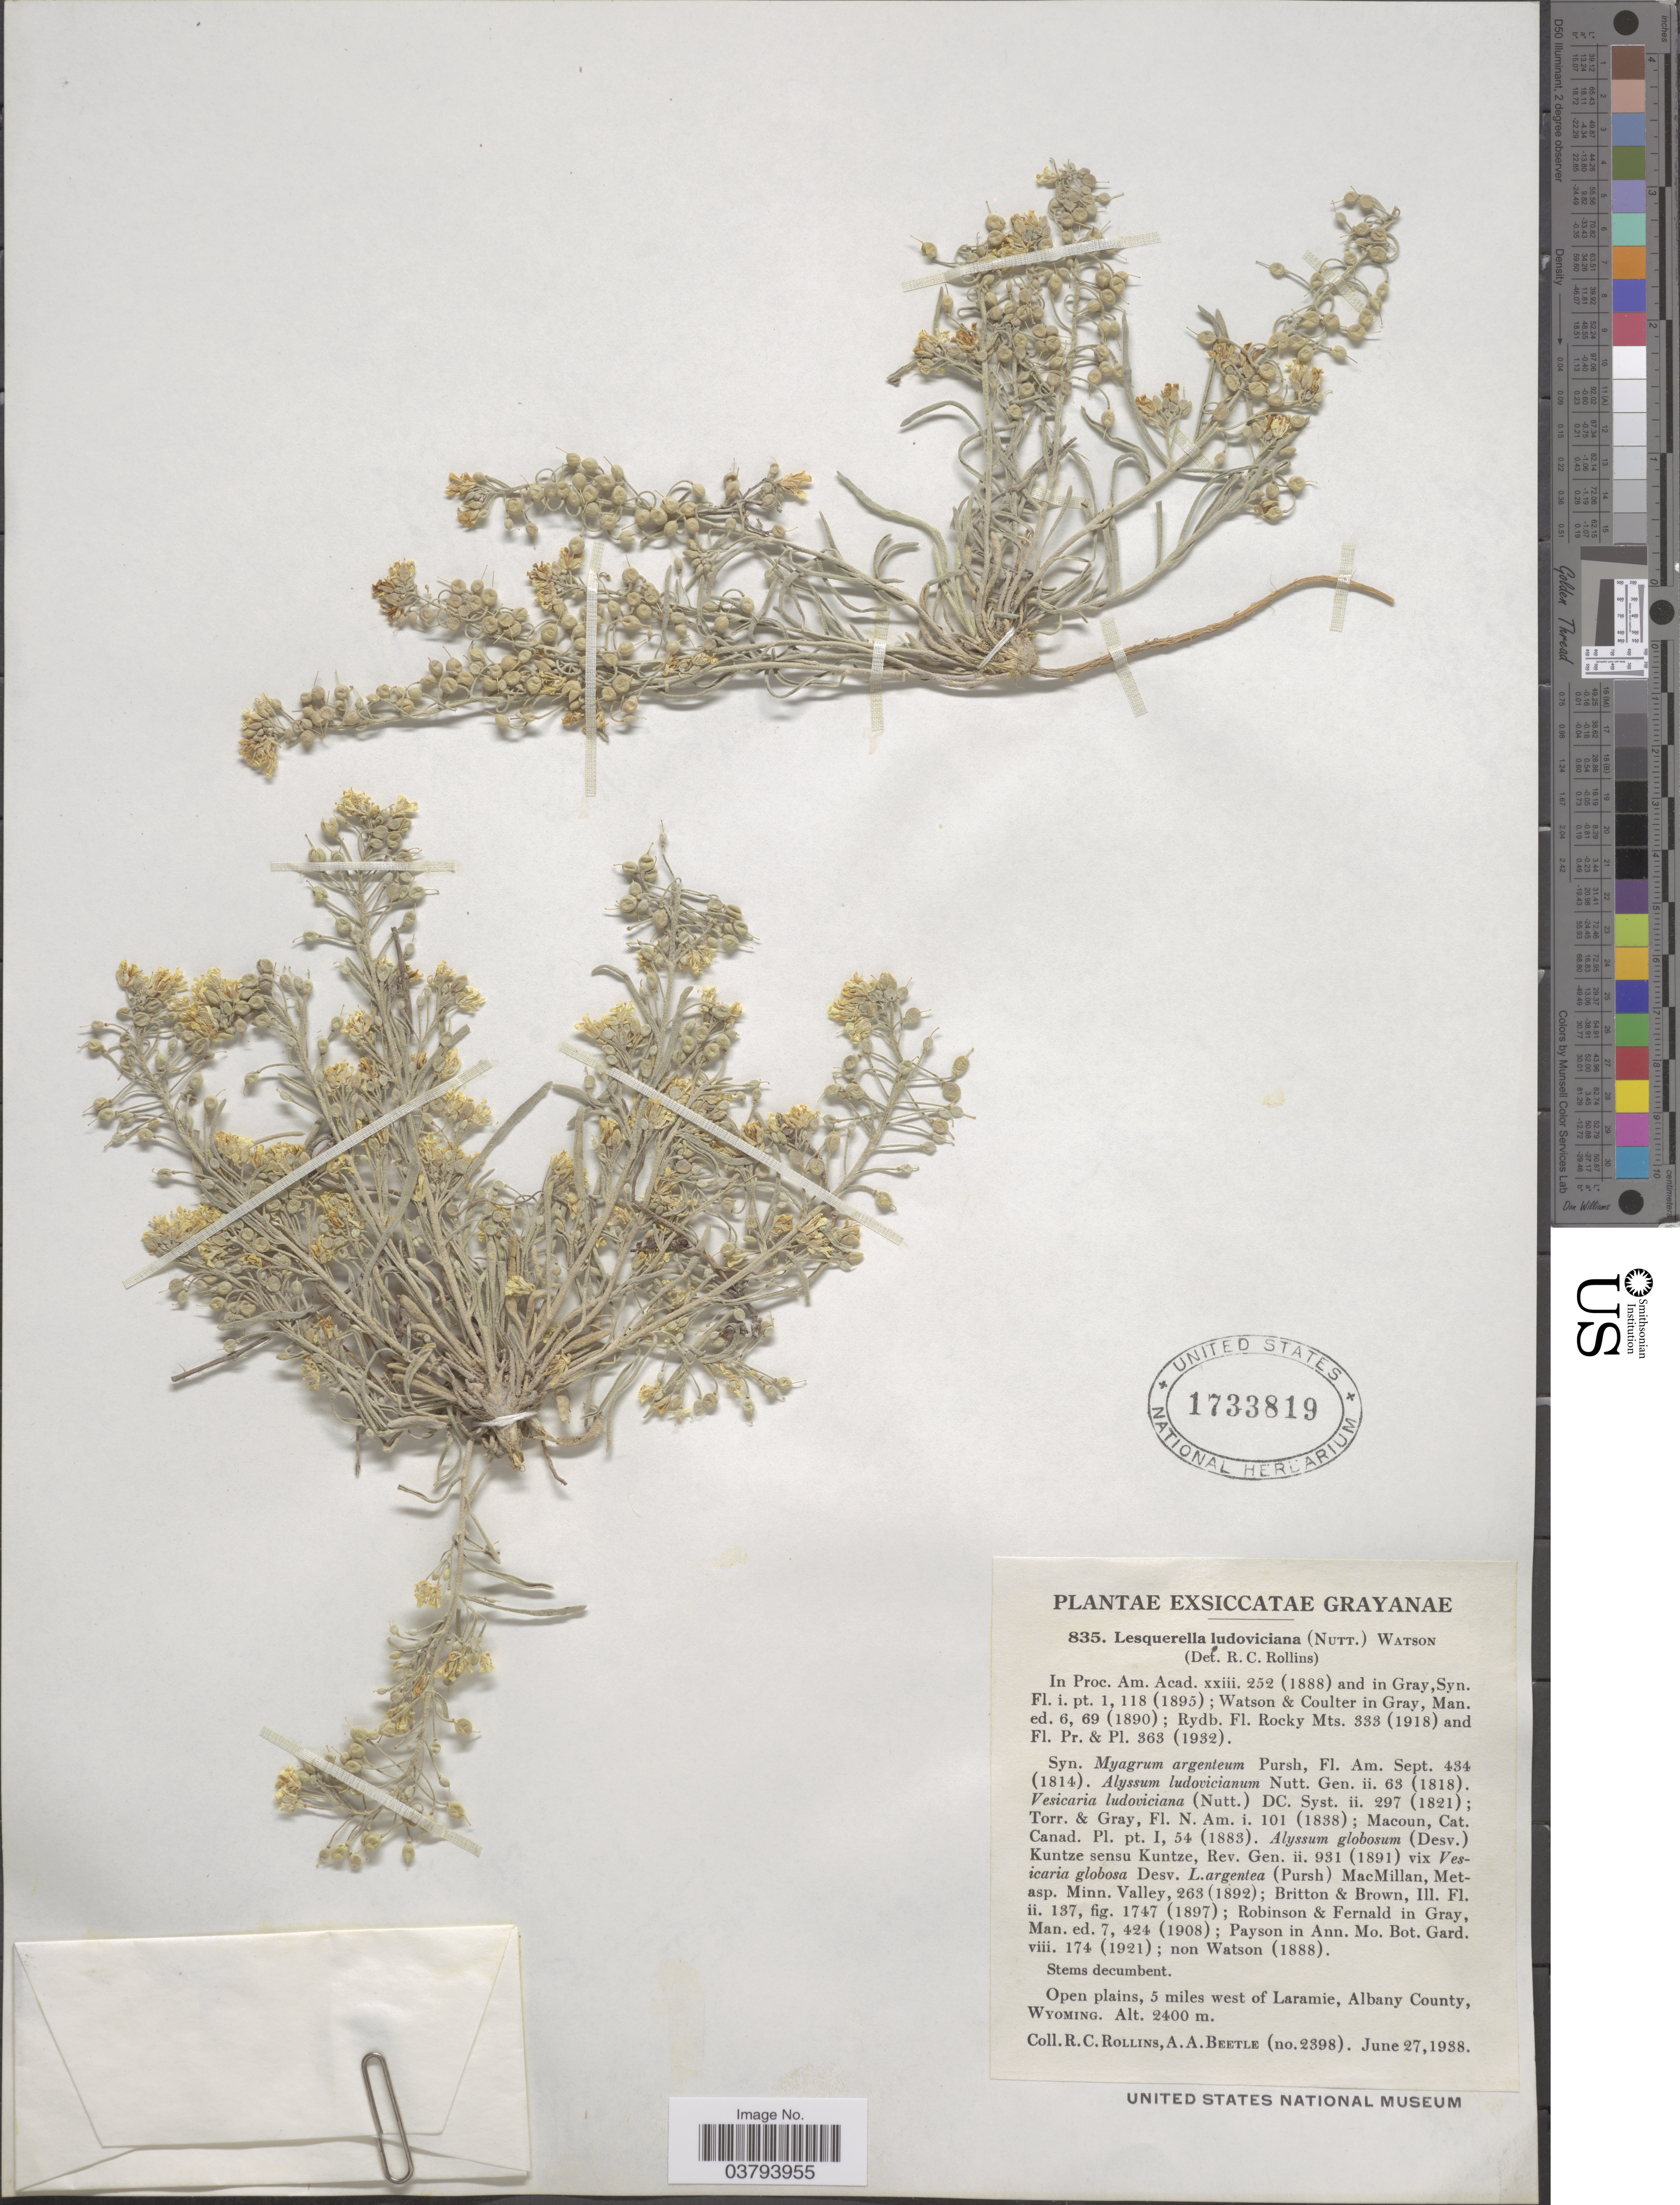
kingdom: Plantae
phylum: Tracheophyta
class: Magnoliopsida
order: Brassicales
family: Brassicaceae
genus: Lesquerella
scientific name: Lesquerella ludoviciana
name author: (Nutt.) S. Watson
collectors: R. C. Rollins & A. A. Beetle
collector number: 2398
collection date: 1938-06-27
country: United States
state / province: Wyoming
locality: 5 miles west of Laramie, Albany County.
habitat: open plains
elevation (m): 2400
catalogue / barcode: US 1733819